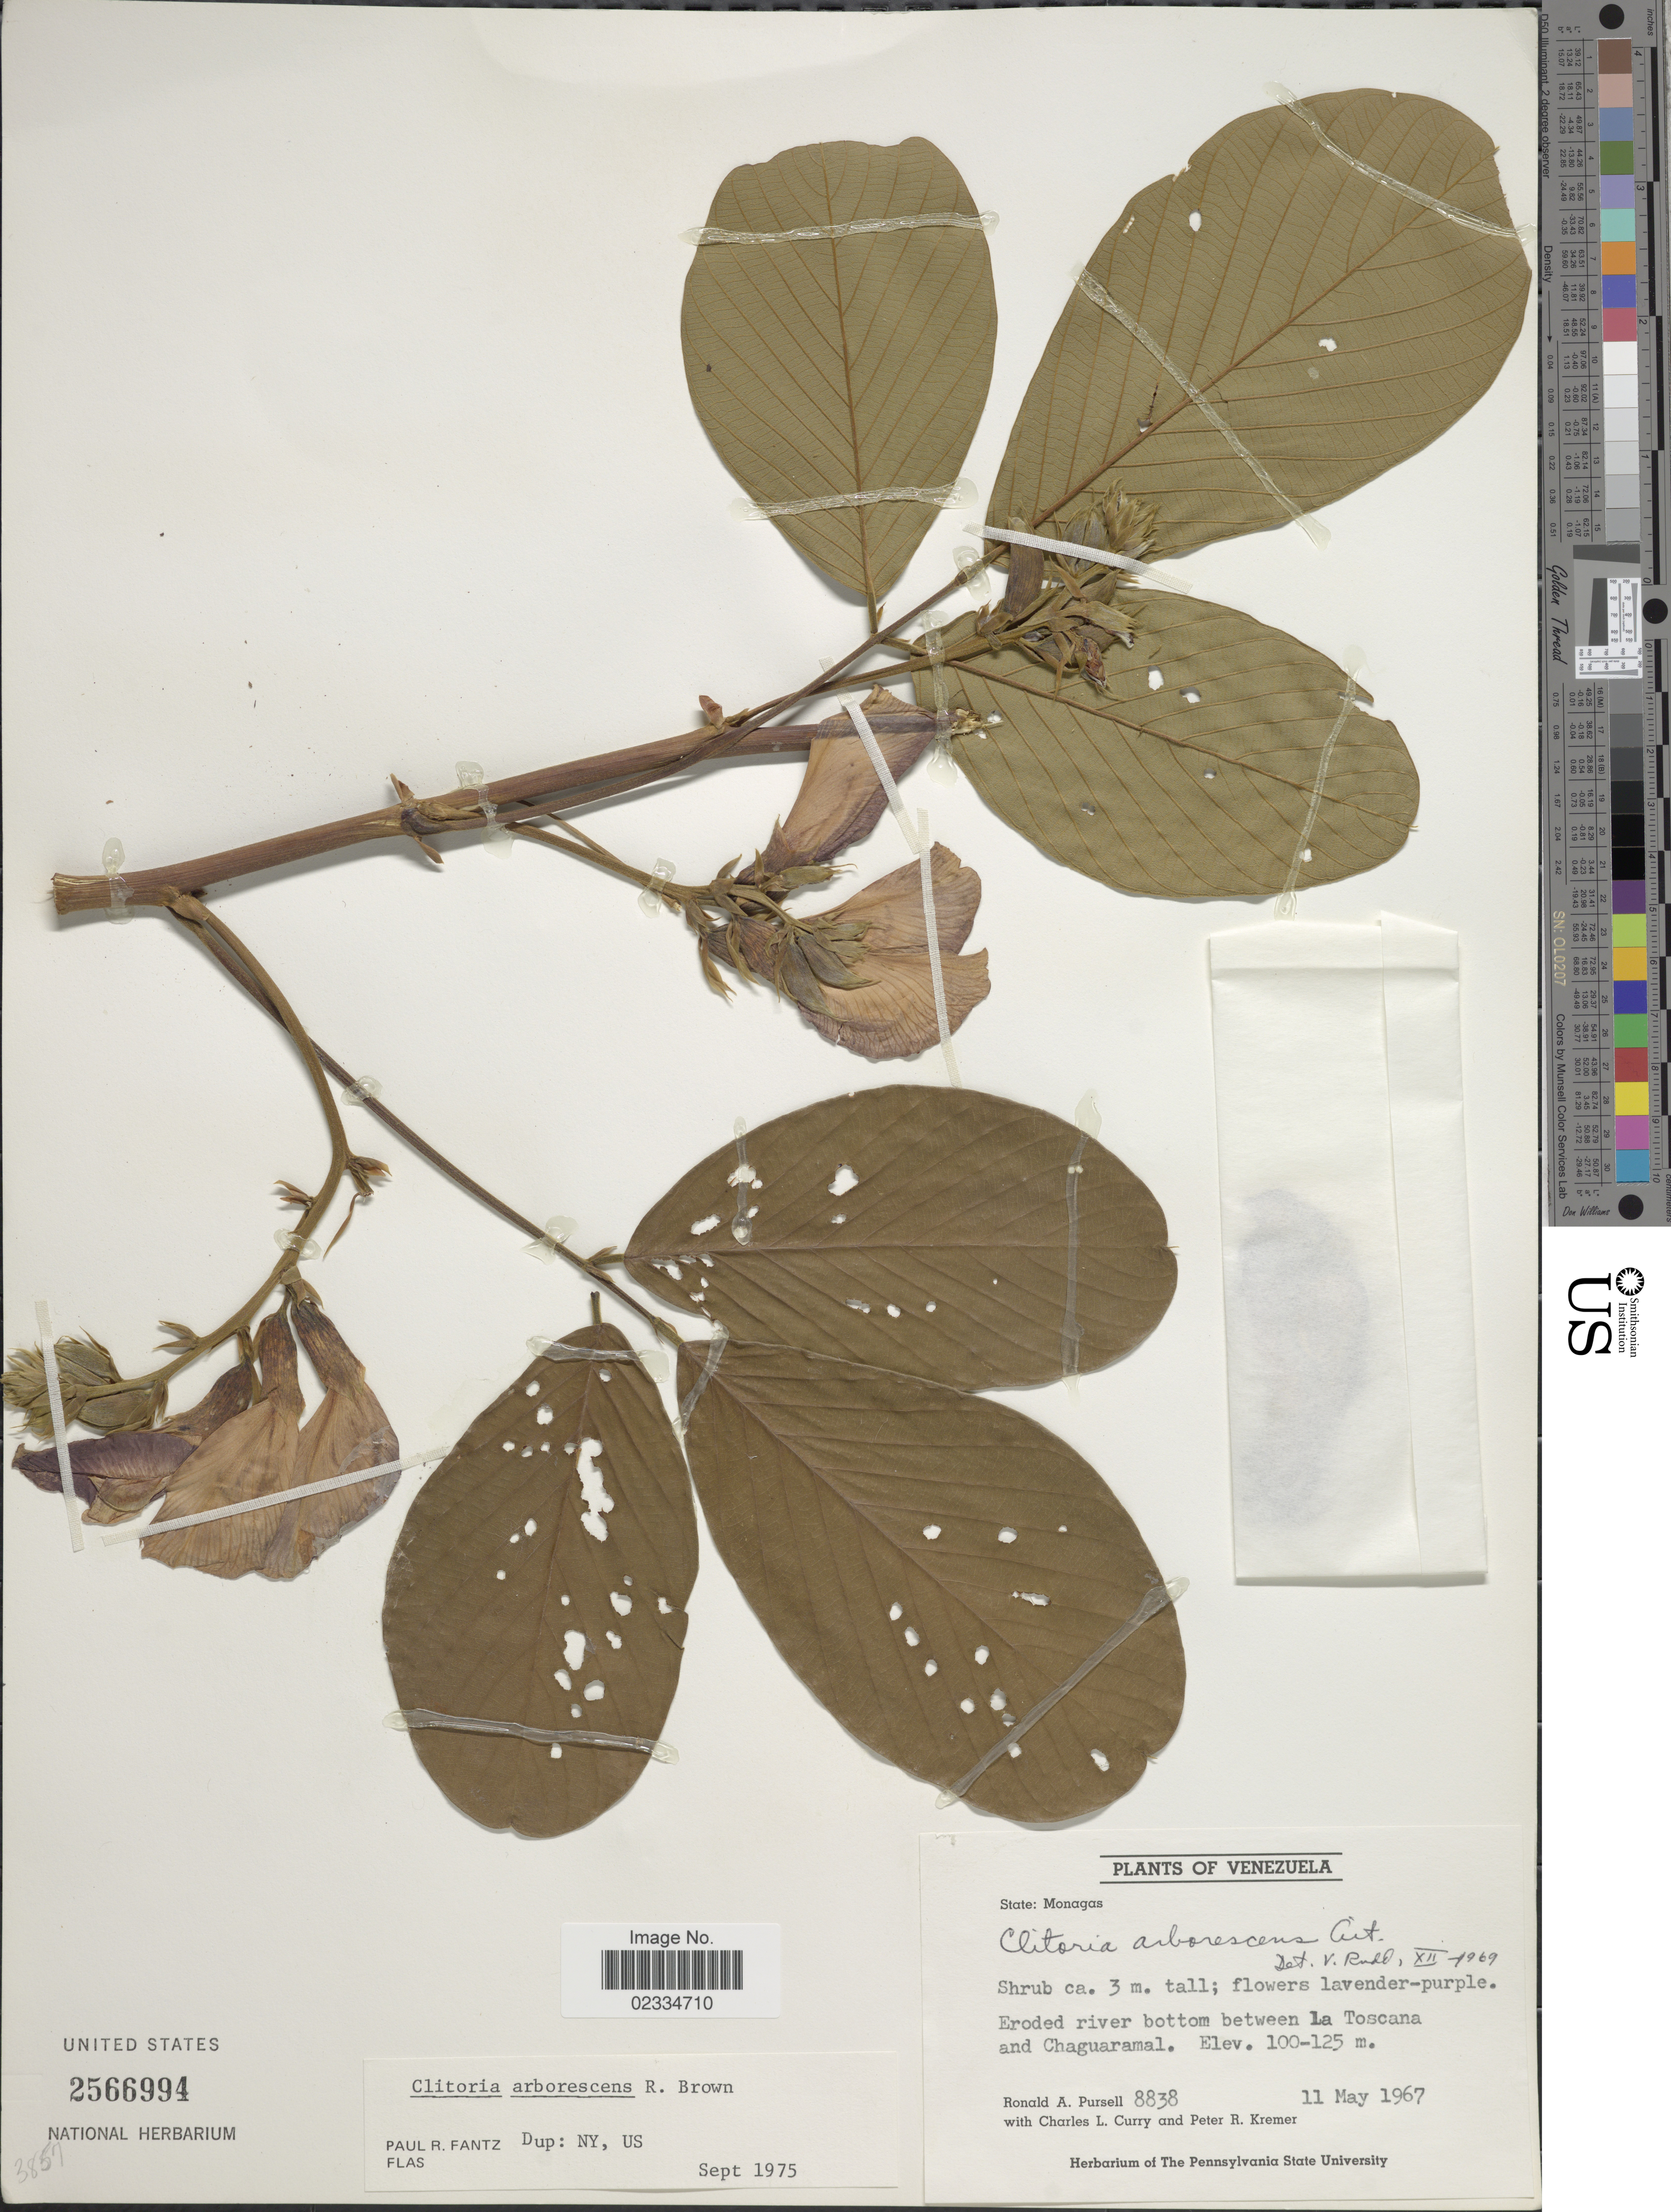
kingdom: Plantae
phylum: Tracheophyta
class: Magnoliopsida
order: Fabales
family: Fabaceae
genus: Clitoria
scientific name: Clitoria arborescens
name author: R. Br.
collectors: R. A. Pursell, C. L. Curry & P. Kremer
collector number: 8838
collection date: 1967-05-11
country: Venezuela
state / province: Monagas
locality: Between La Toscana and Chaguaramal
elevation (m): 100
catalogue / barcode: US 2566994